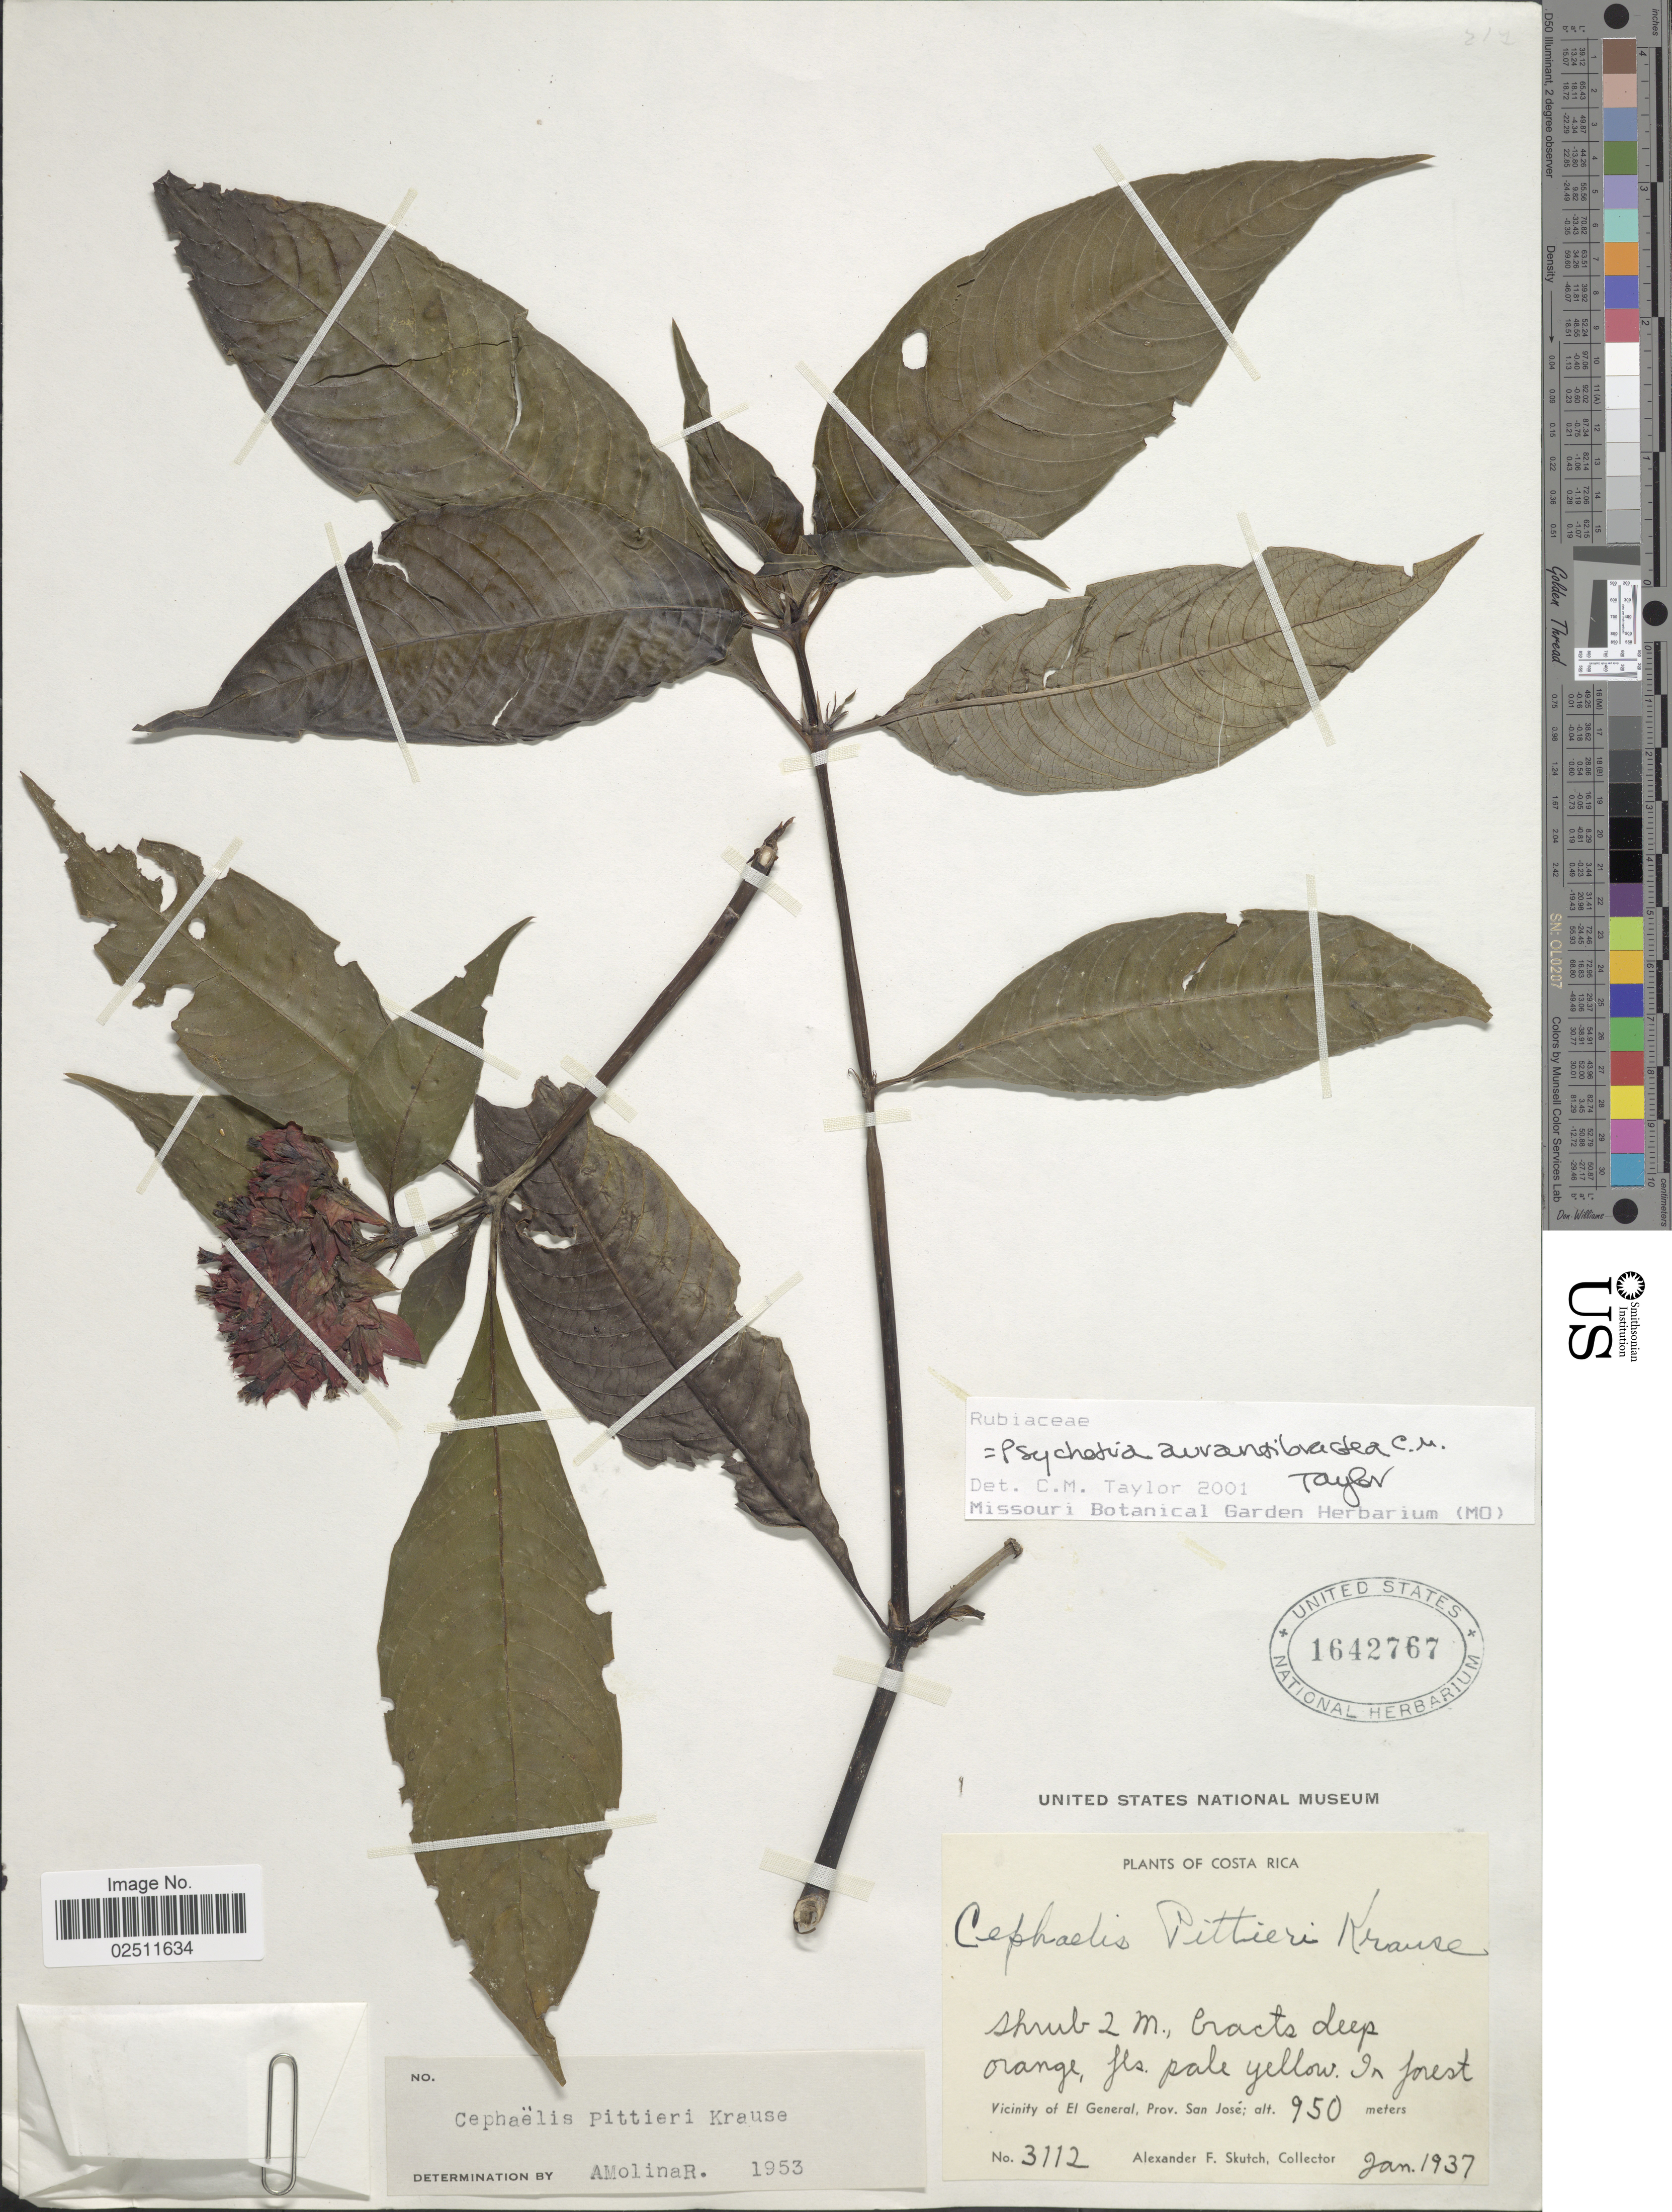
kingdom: Plantae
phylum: Tracheophyta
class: Magnoliopsida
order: Gentianales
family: Rubiaceae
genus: Psychotria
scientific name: Psychotria aurantiibractea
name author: C.M. Taylor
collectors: A. F. Skutch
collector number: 3112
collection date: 1937-01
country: Costa Rica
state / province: San José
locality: In forest. Vicinity of El General.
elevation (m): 950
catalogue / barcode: US 1642767